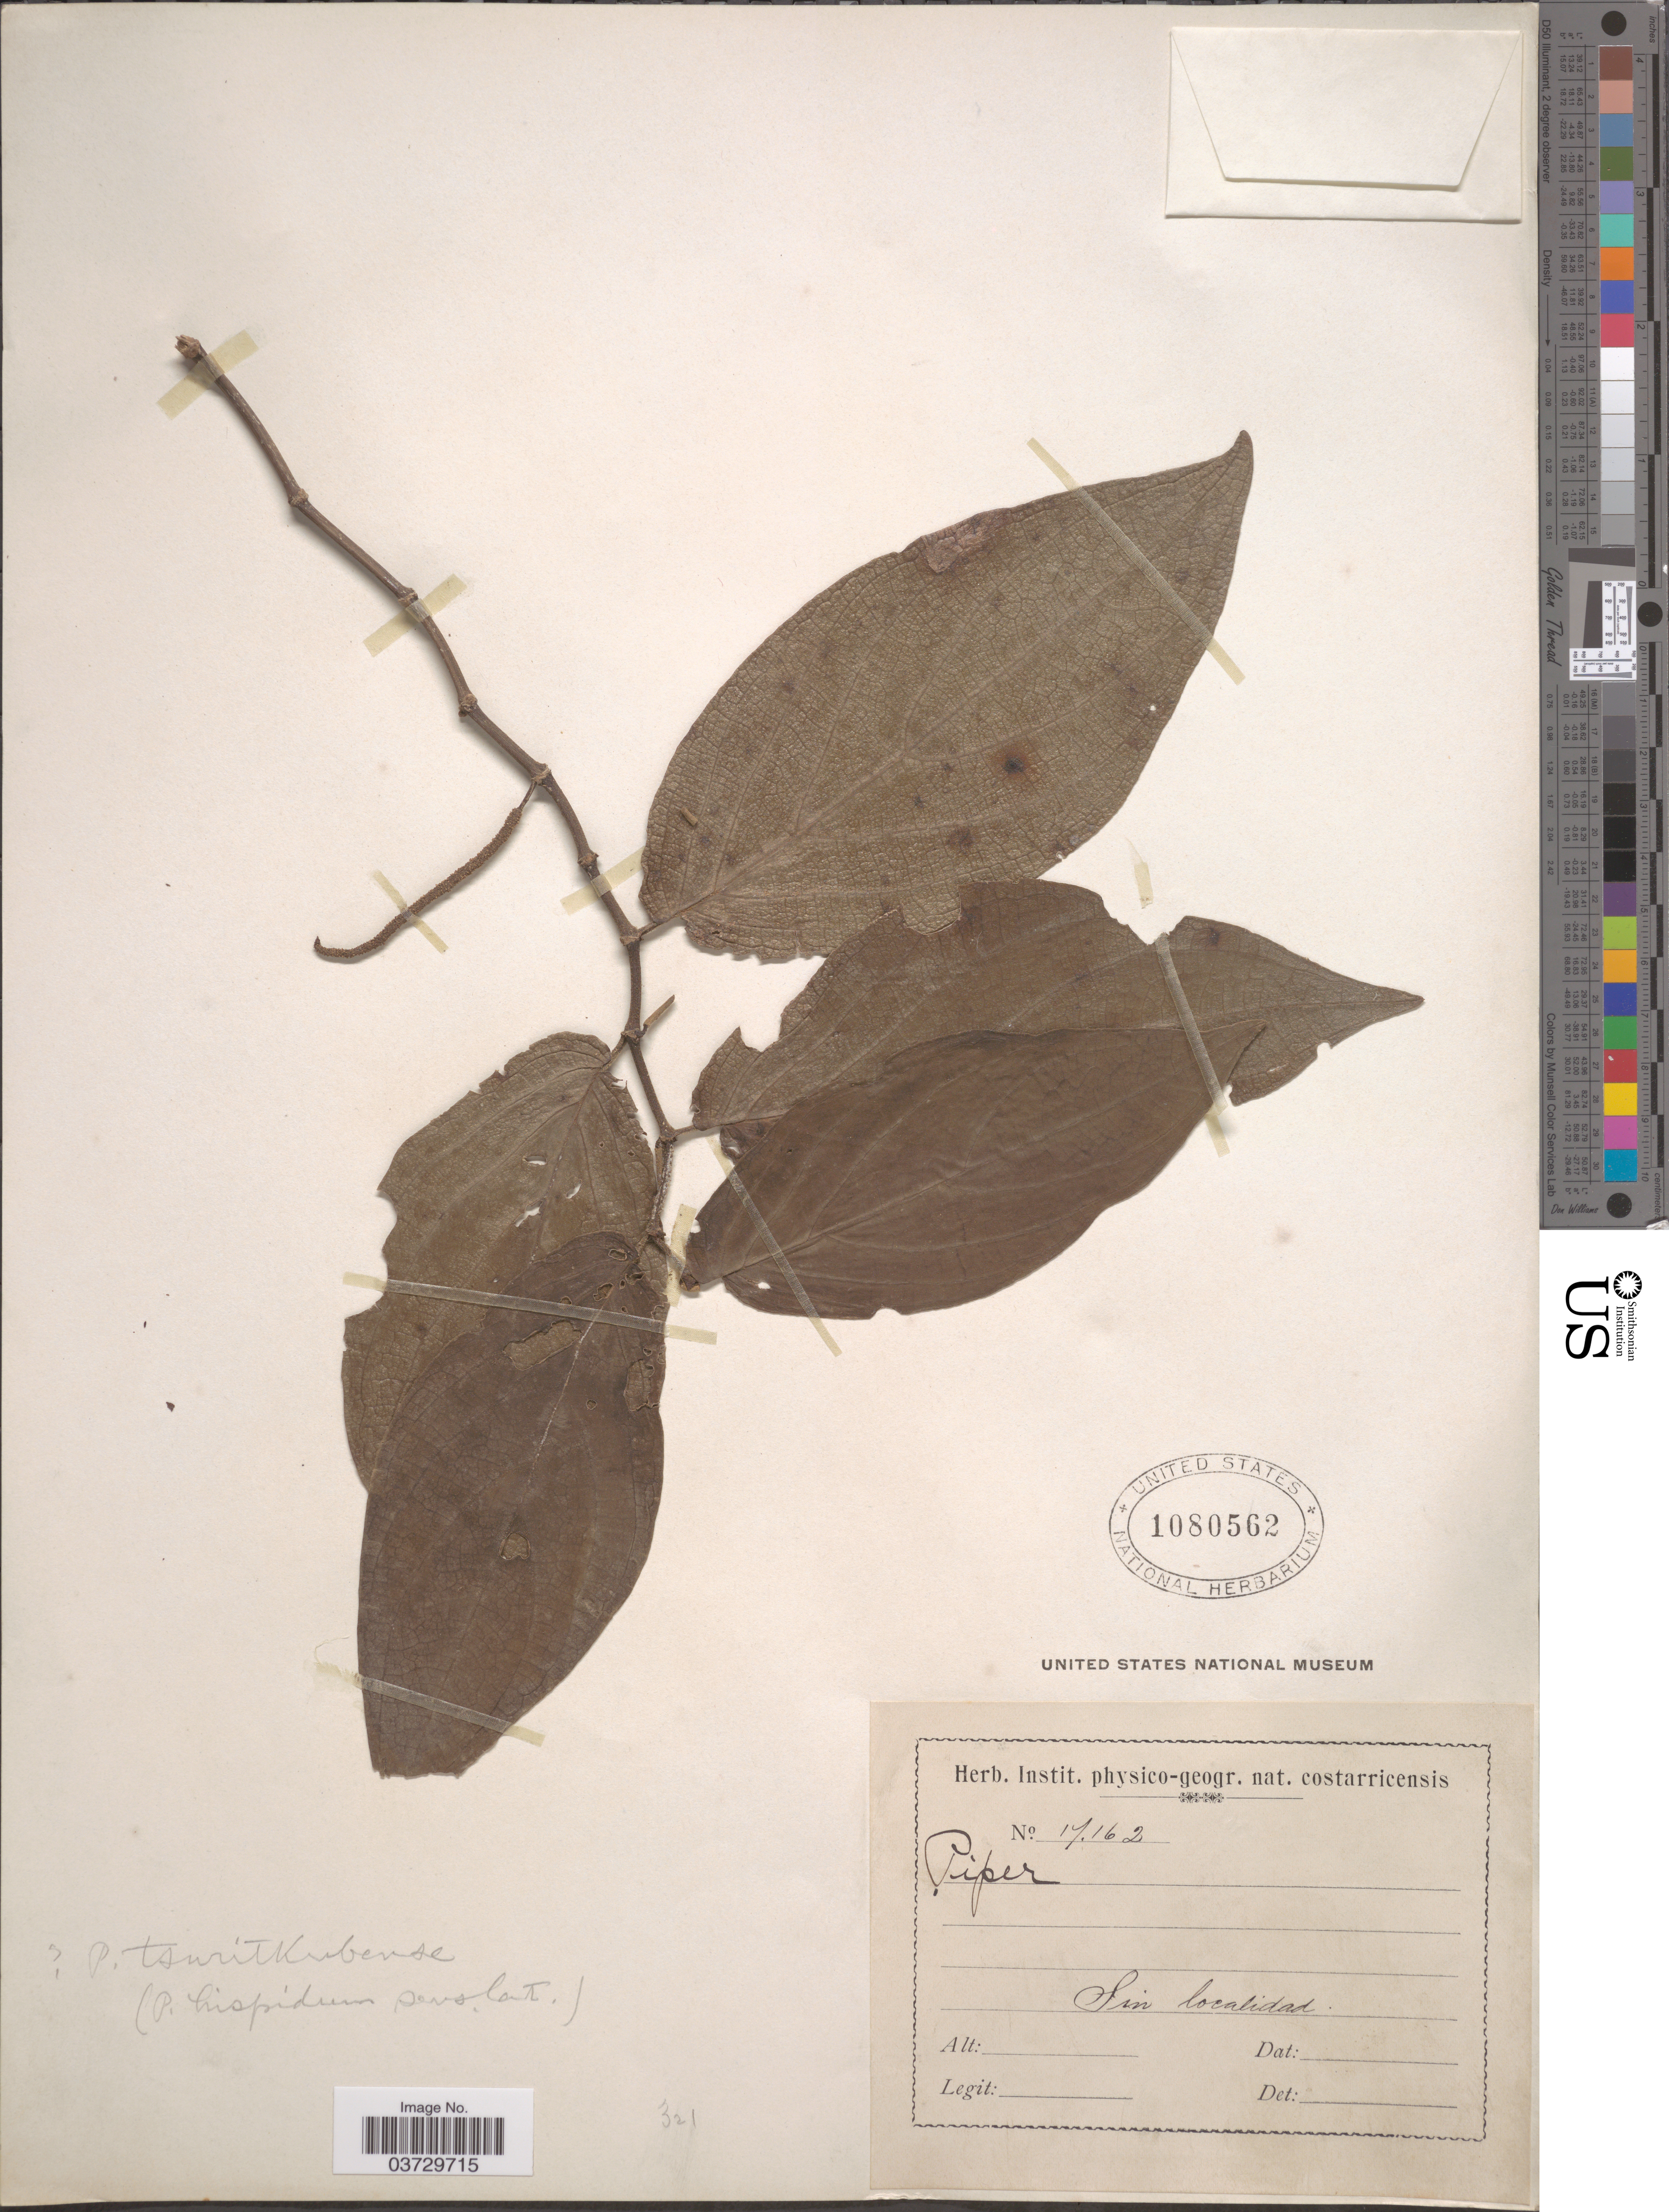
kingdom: Plantae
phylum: Tracheophyta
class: Magnoliopsida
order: Piperales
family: Piperaceae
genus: Piper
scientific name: Piper tsuritkubense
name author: Trel.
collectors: ex herb. Instit. physico-geogr. nat. costarricensis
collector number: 17162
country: Costa Rica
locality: Sin localidad.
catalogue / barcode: US 1080562